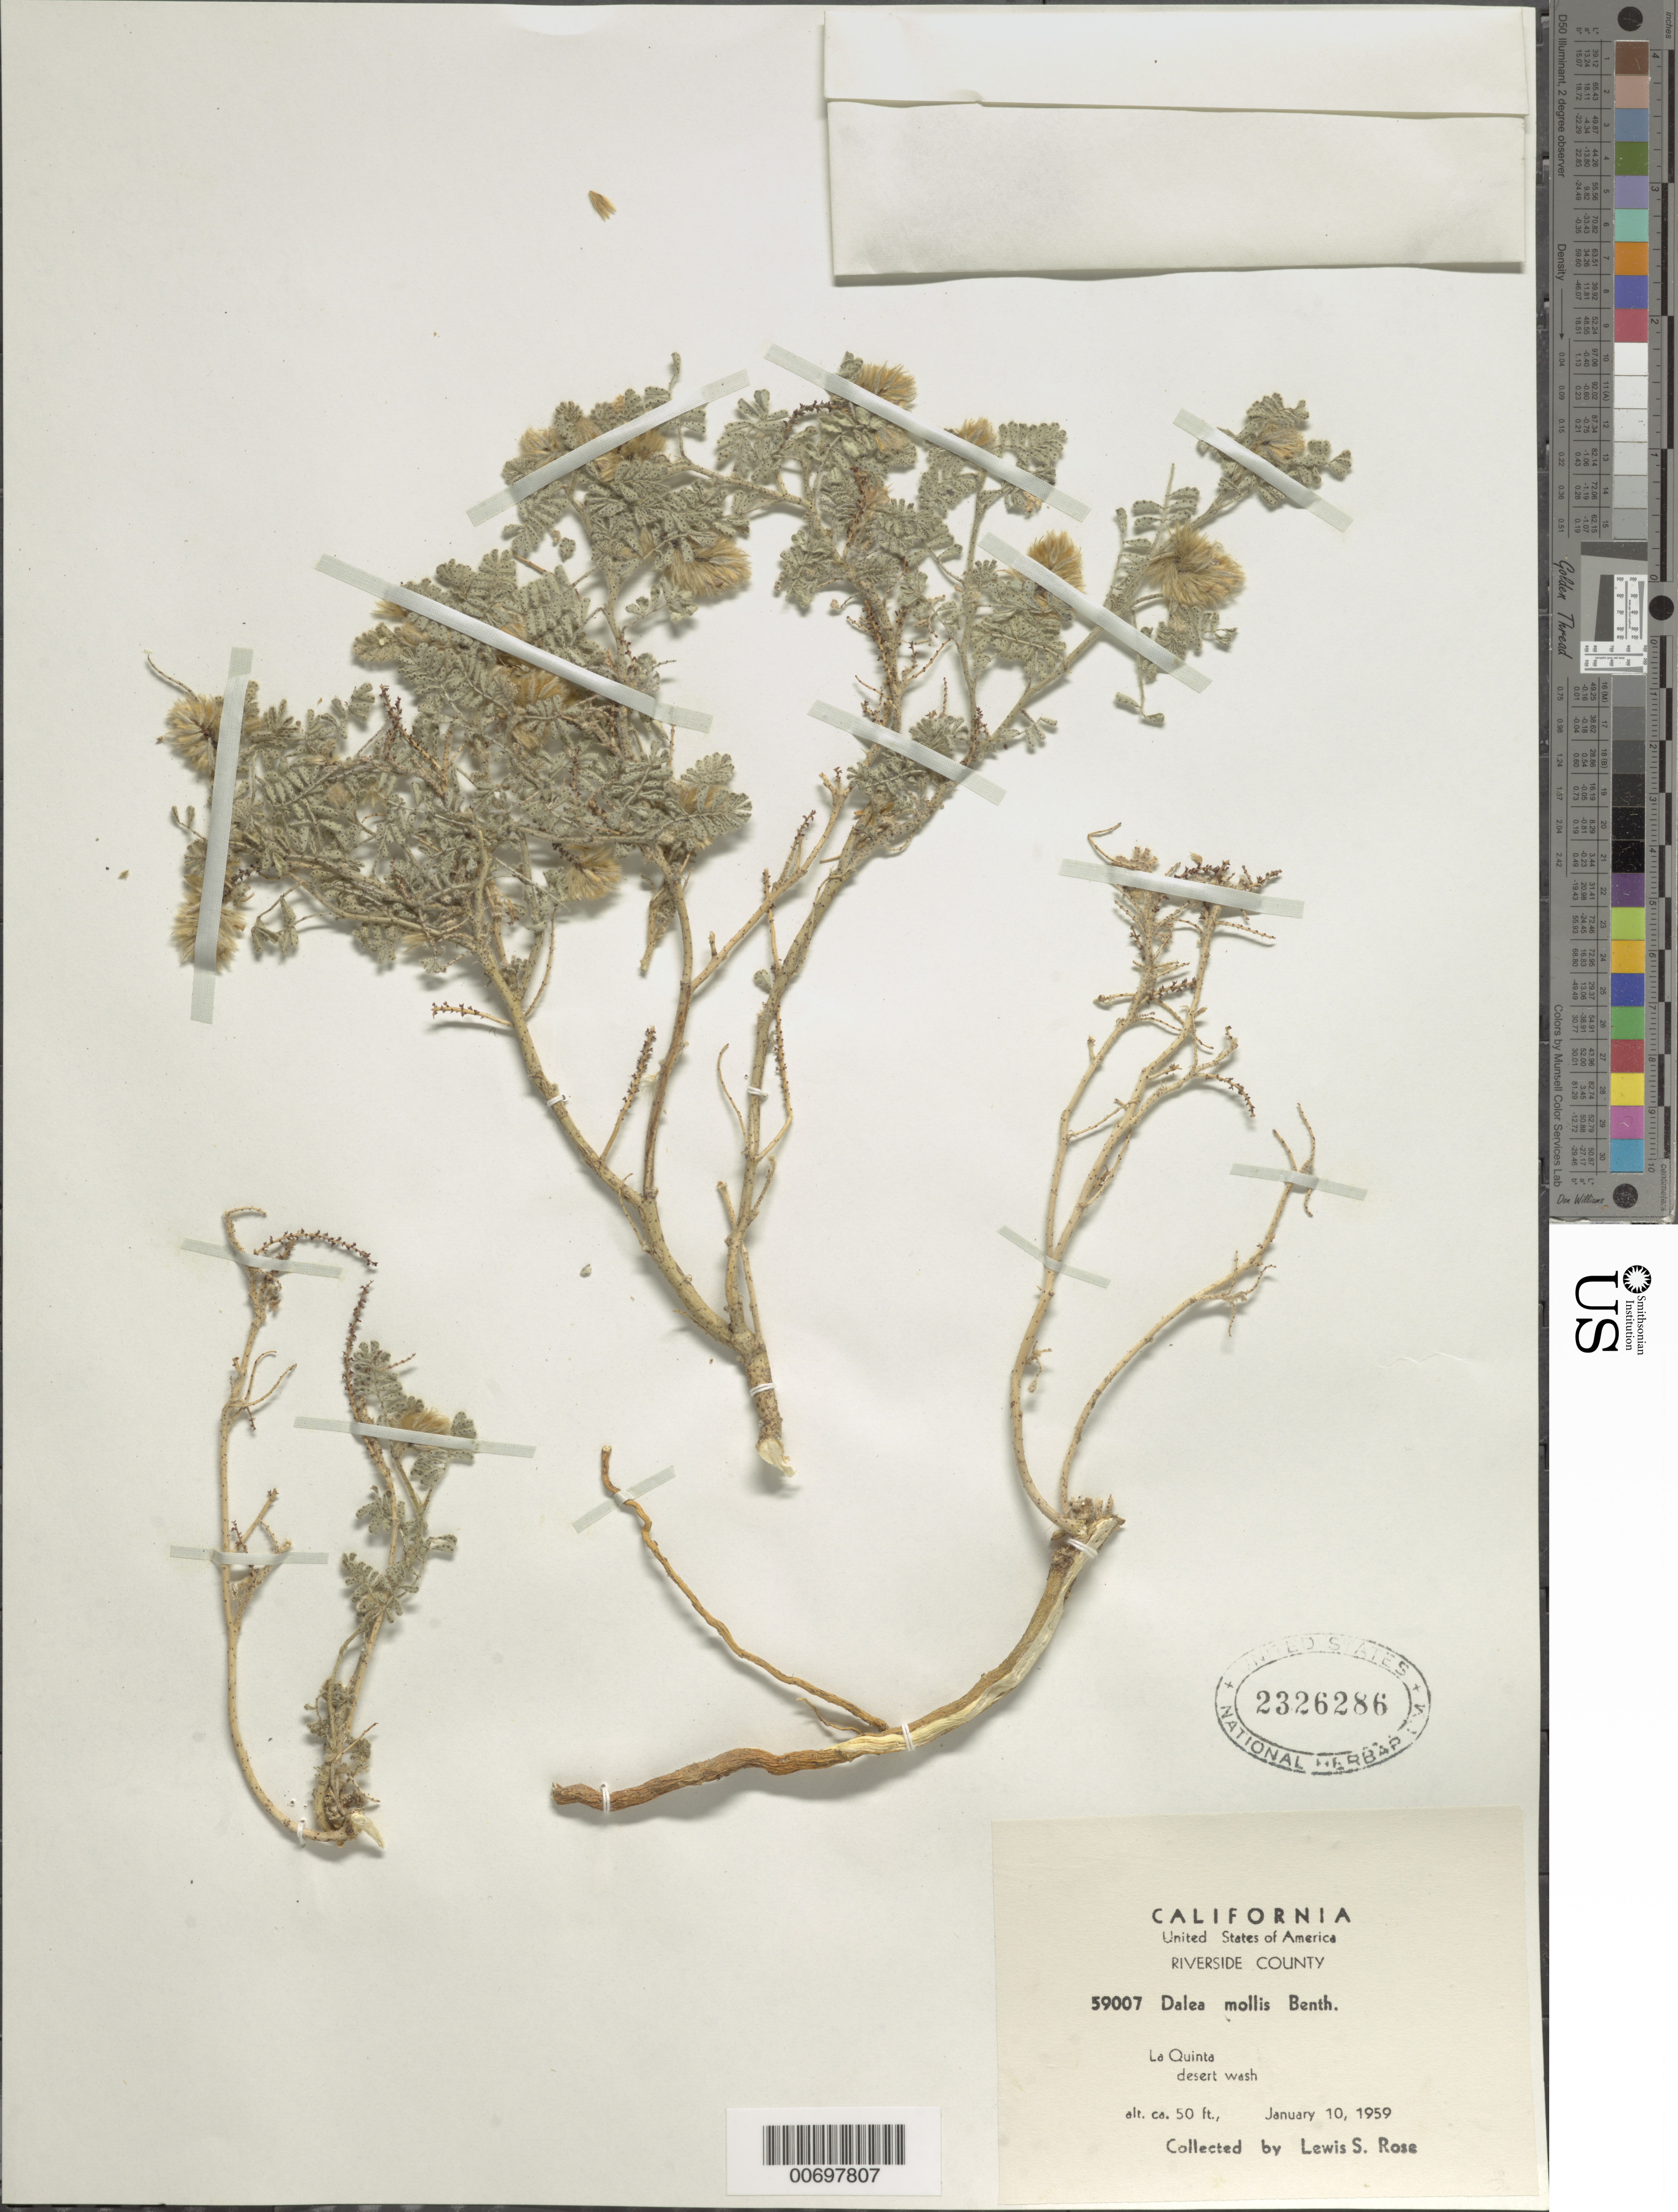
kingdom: Plantae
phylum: Tracheophyta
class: Magnoliopsida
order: Fabales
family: Fabaceae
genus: Dalea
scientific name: Dalea mollis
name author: Benth.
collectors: L. S. Rose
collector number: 59007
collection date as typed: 10 Jan 1959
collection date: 1959-01-10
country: United States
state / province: California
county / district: Riverside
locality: La Quinta, desert wash.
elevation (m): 15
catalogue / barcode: US 2326286